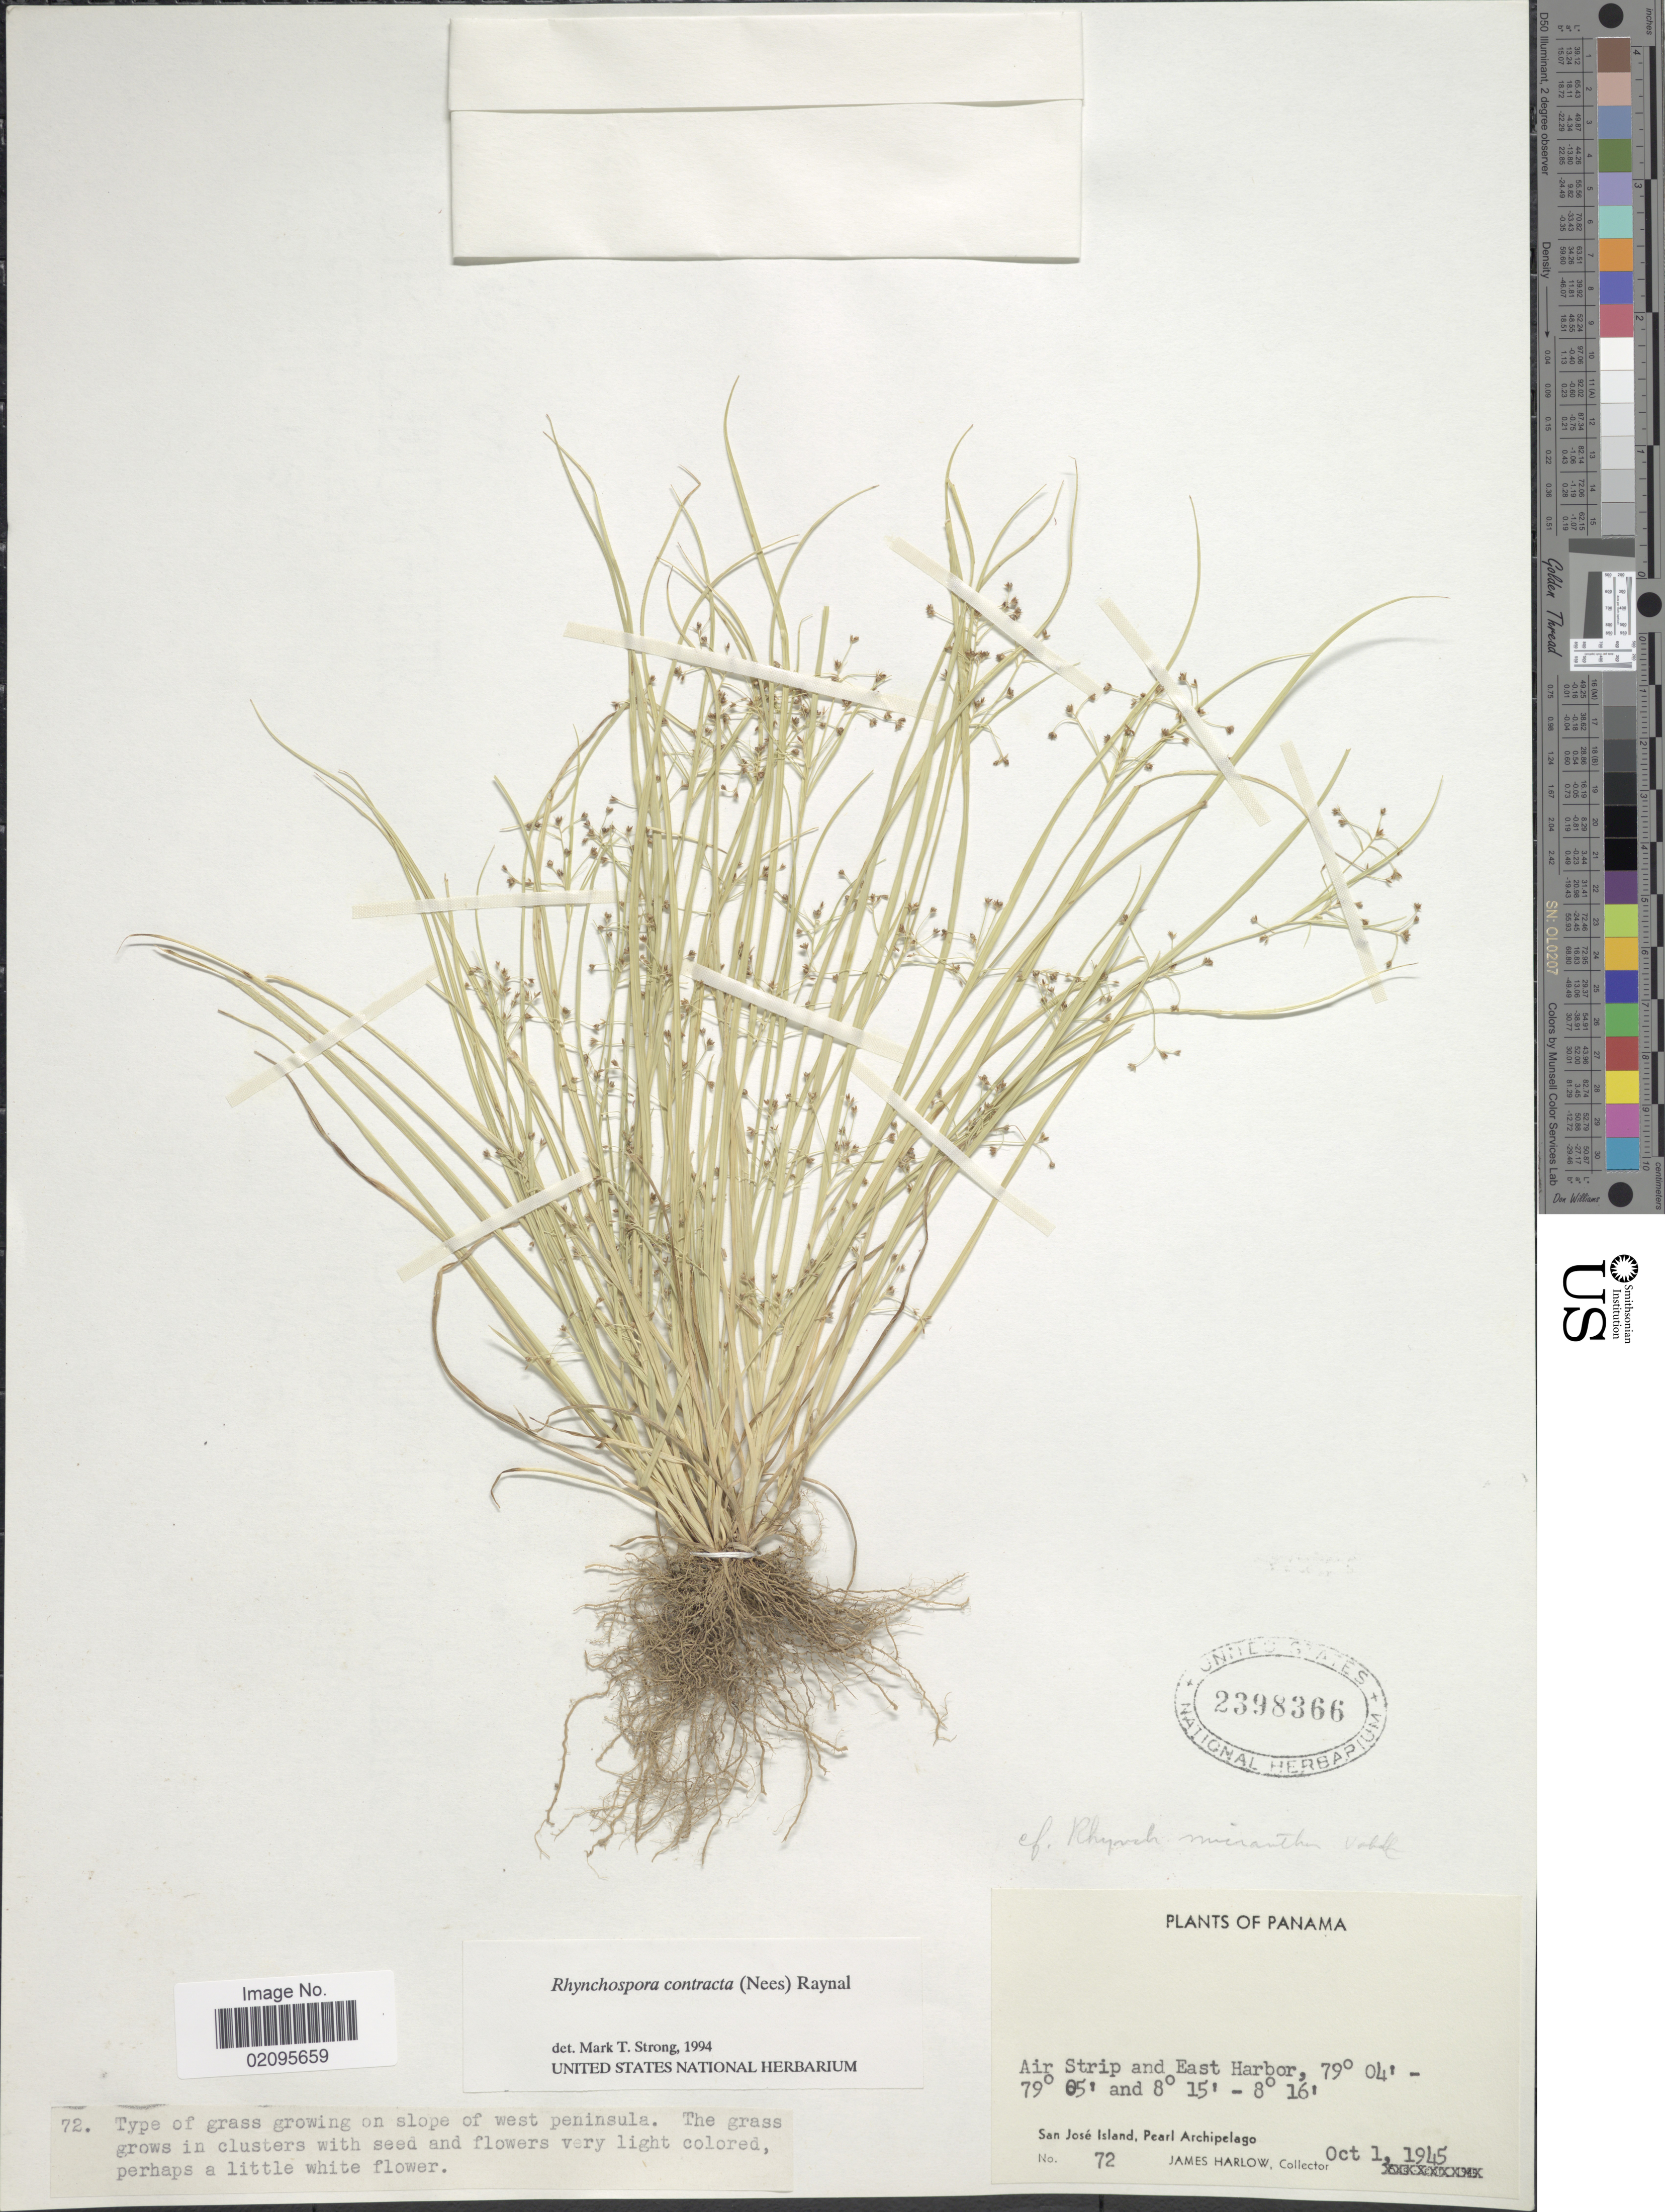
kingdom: Plantae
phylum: Tracheophyta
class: Liliopsida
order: Poales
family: Cyperaceae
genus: Rhynchospora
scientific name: Rhynchospora contracta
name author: (Nees) J. Raynal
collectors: J. Harlow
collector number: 72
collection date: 1945-10-01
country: Panama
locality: Air Strip and East Harbor, San Jose Island, Pearl Archipelago.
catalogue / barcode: US 2398366